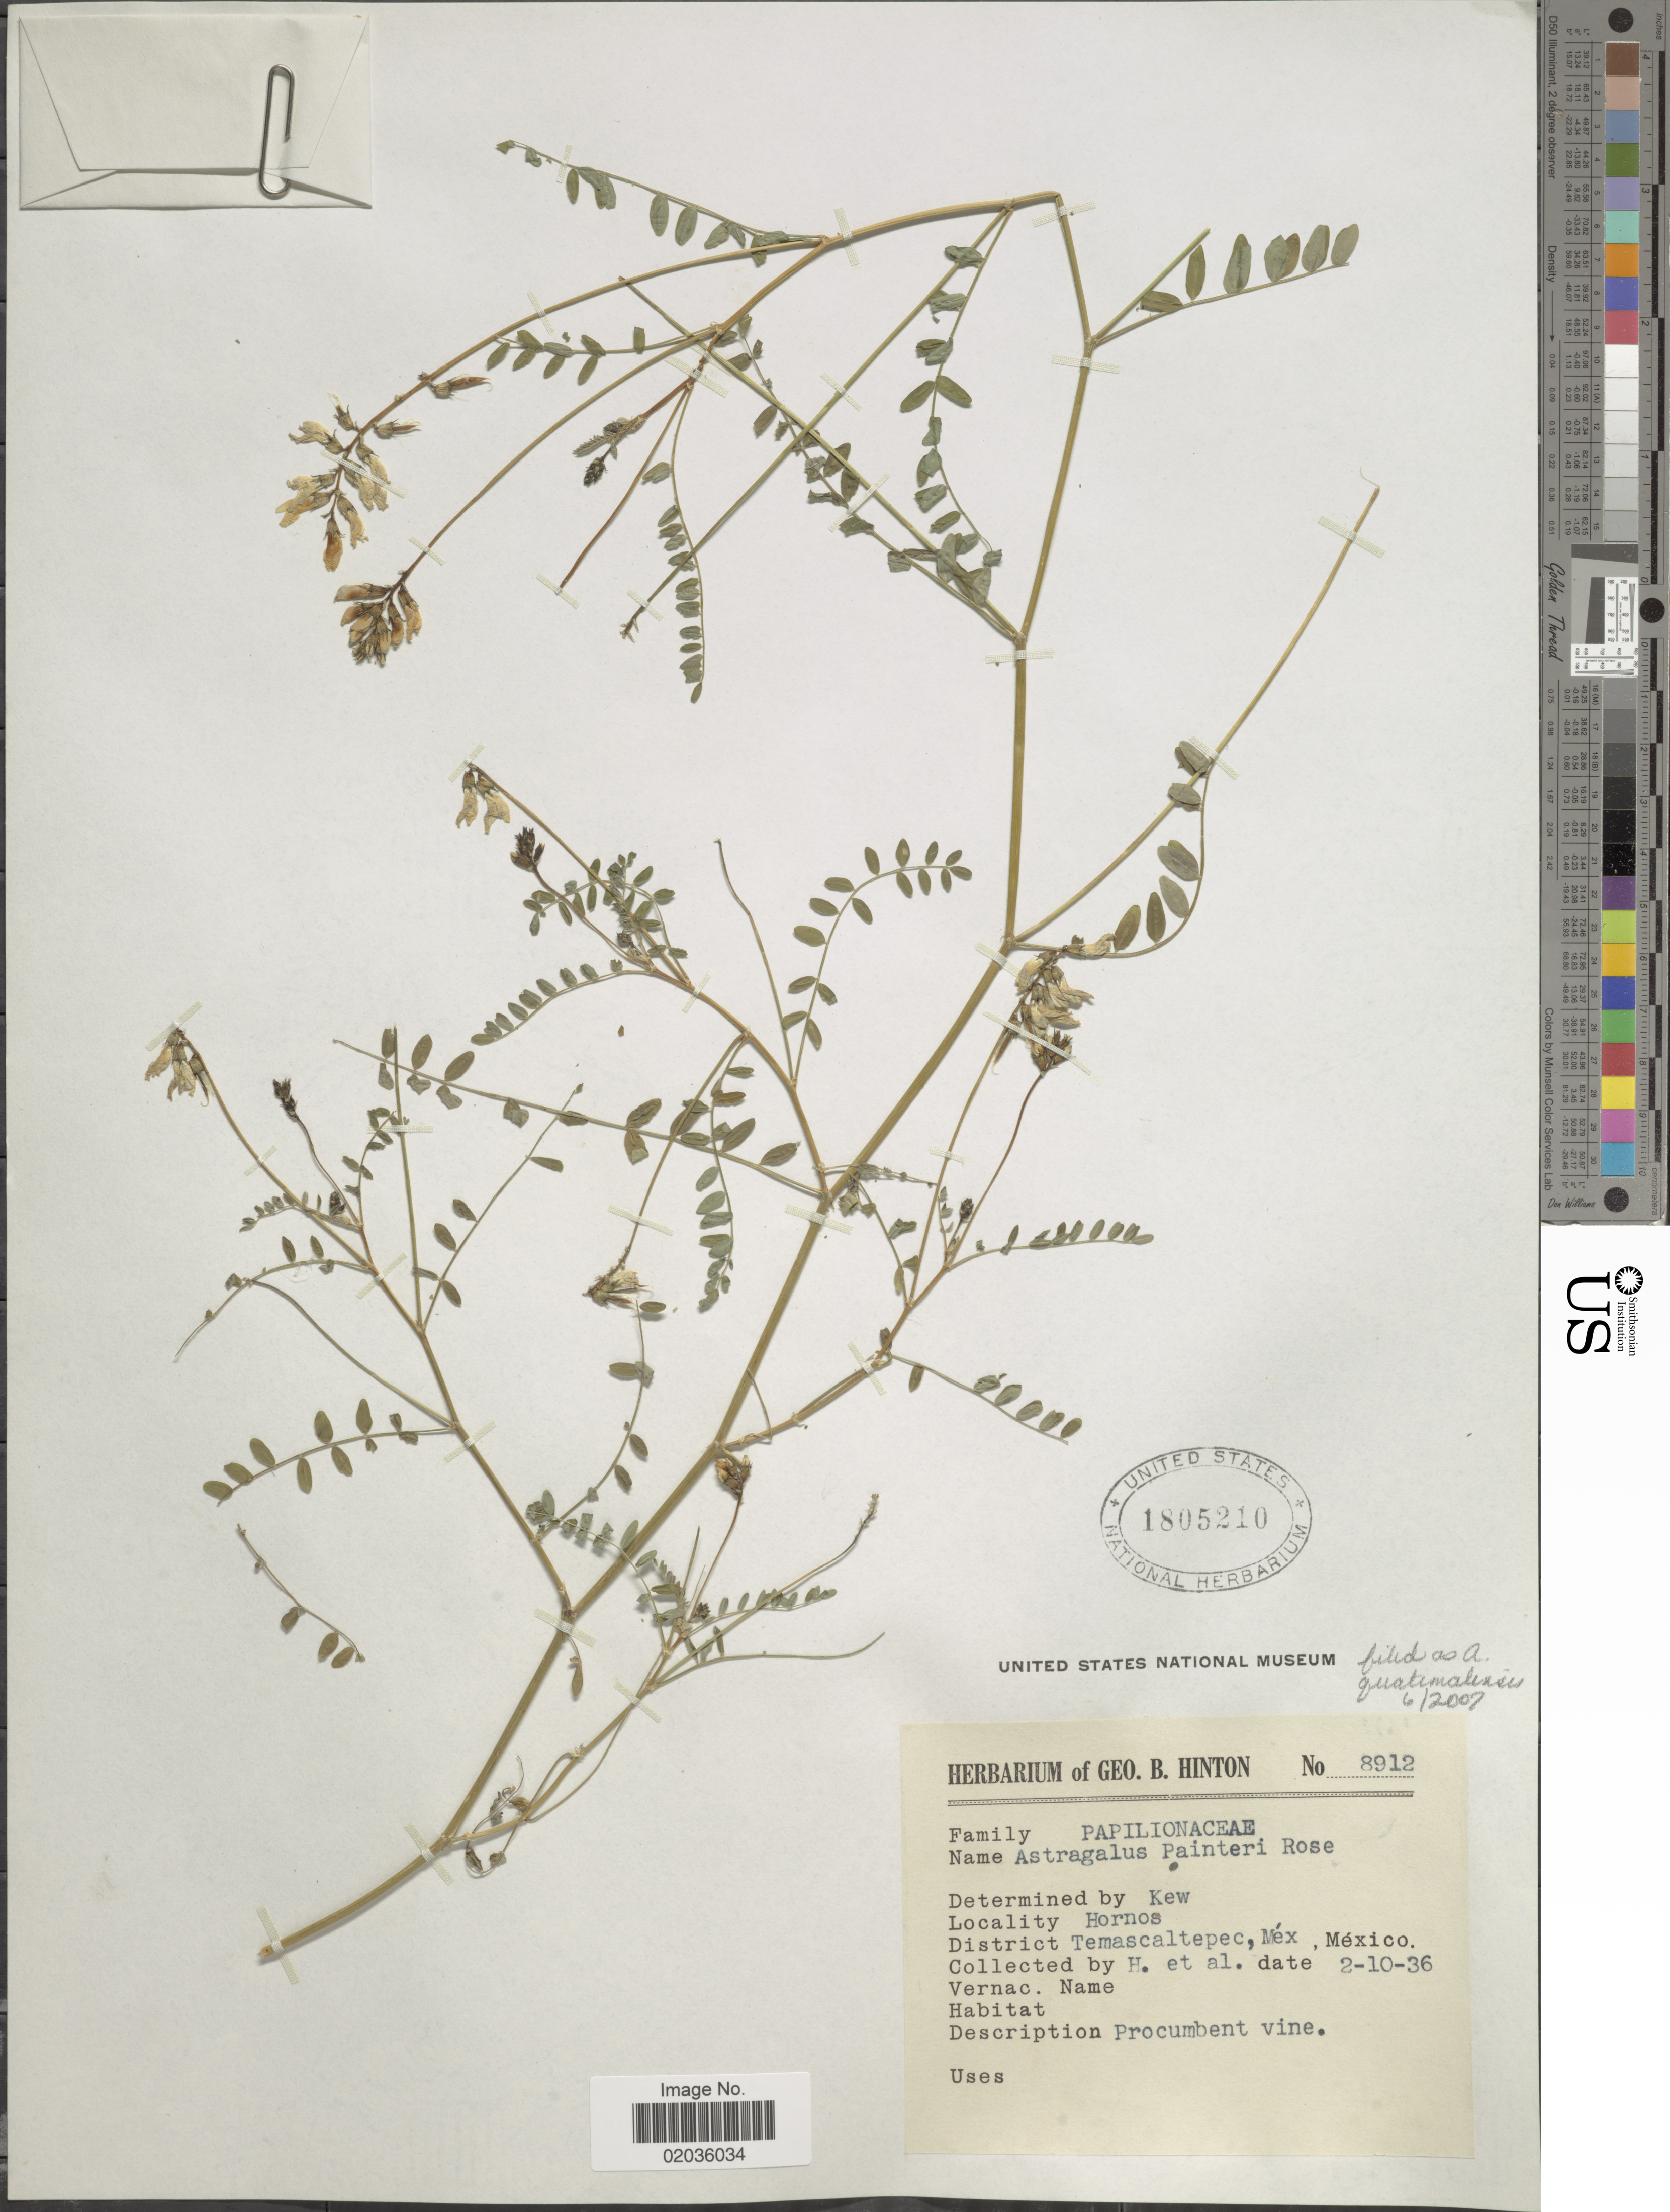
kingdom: Plantae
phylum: Tracheophyta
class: Magnoliopsida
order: Fabales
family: Fabaceae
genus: Astragalus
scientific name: Astragalus guatemalensis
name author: Hemsl.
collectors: G. B. Hinton & et al.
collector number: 8912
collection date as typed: Transcribed d/m/y: 10/2/36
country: Mexico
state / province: México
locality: Hornos, temascaltepec, Mex. Mexico.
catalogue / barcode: US 1805210